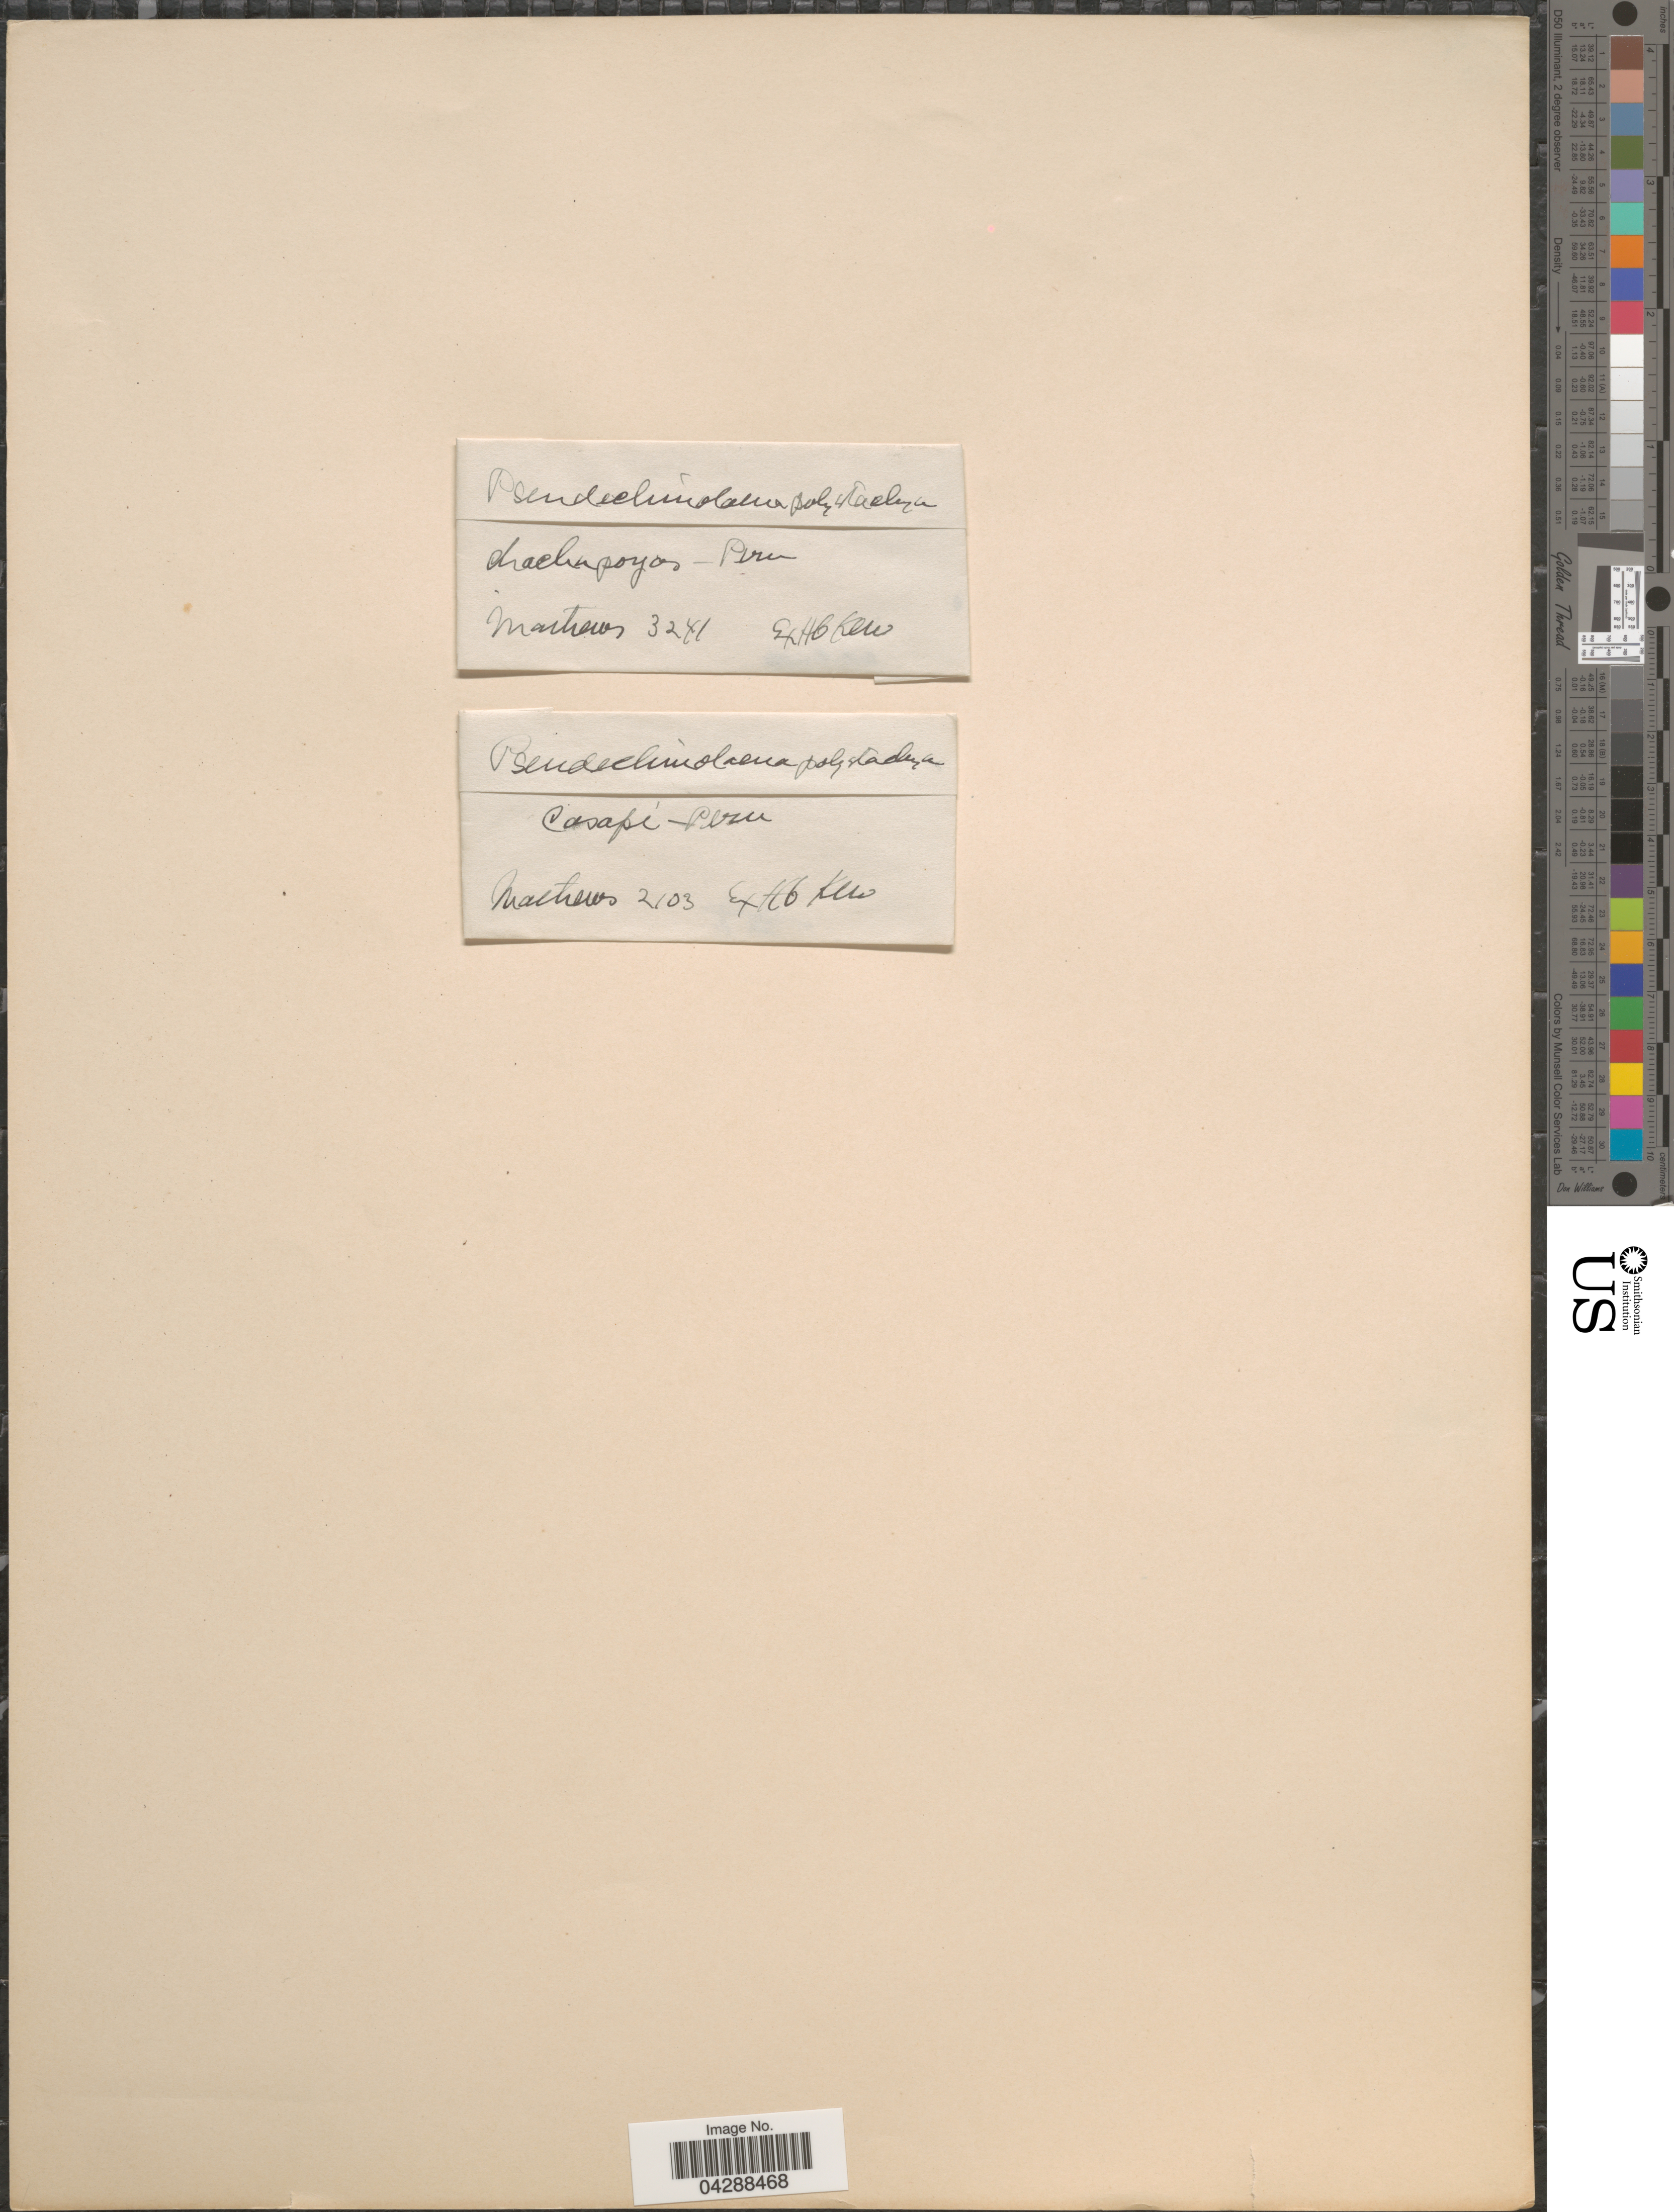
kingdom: Plantae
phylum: Tracheophyta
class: Liliopsida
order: Poales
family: Poaceae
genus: Pseudechinolaena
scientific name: Pseudechinolaena polystachya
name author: (Kunth) Stapf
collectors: -- Mathews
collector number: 2103/3241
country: Peru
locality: Chachapoyas . Casapi.